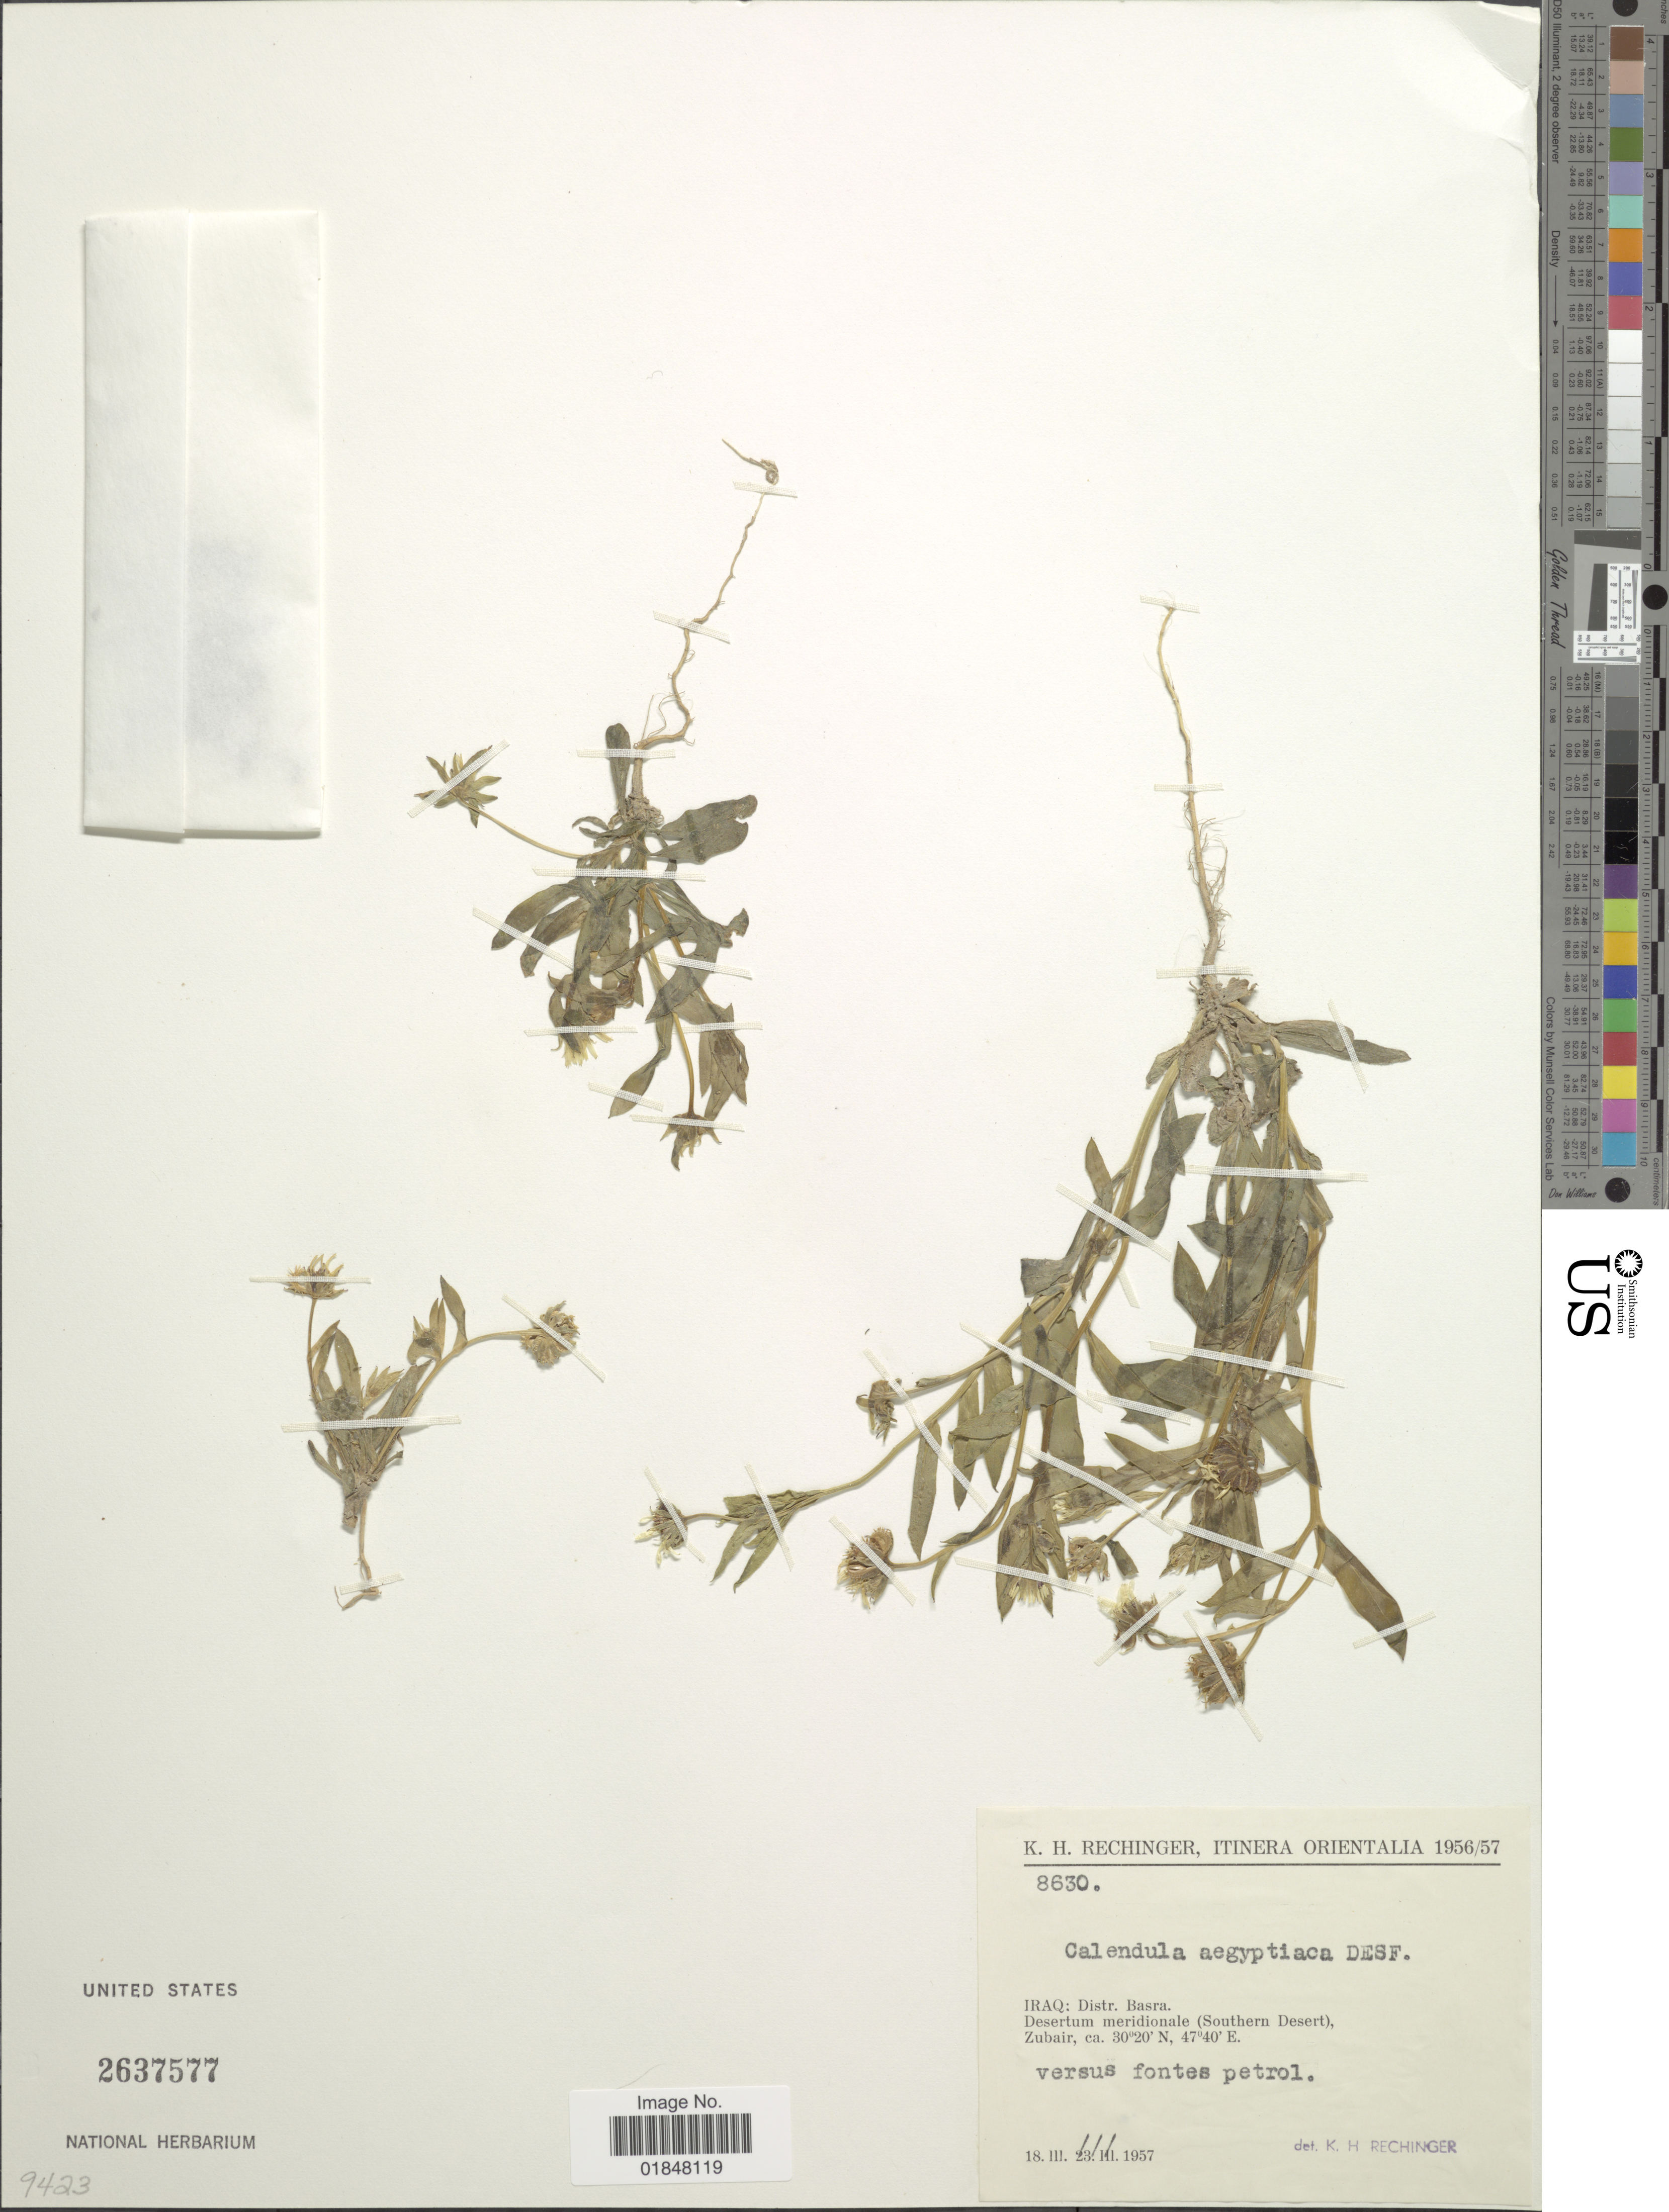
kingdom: Plantae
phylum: Tracheophyta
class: Magnoliopsida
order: Asterales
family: Asteraceae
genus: Calendula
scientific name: Calendula arvensis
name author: L.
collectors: K. H. Rechinger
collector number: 8630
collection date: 1957-03-18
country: Iraq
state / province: Al Basrah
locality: Desertum meridionale (Southern Desert), Zubair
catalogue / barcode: US 2637577